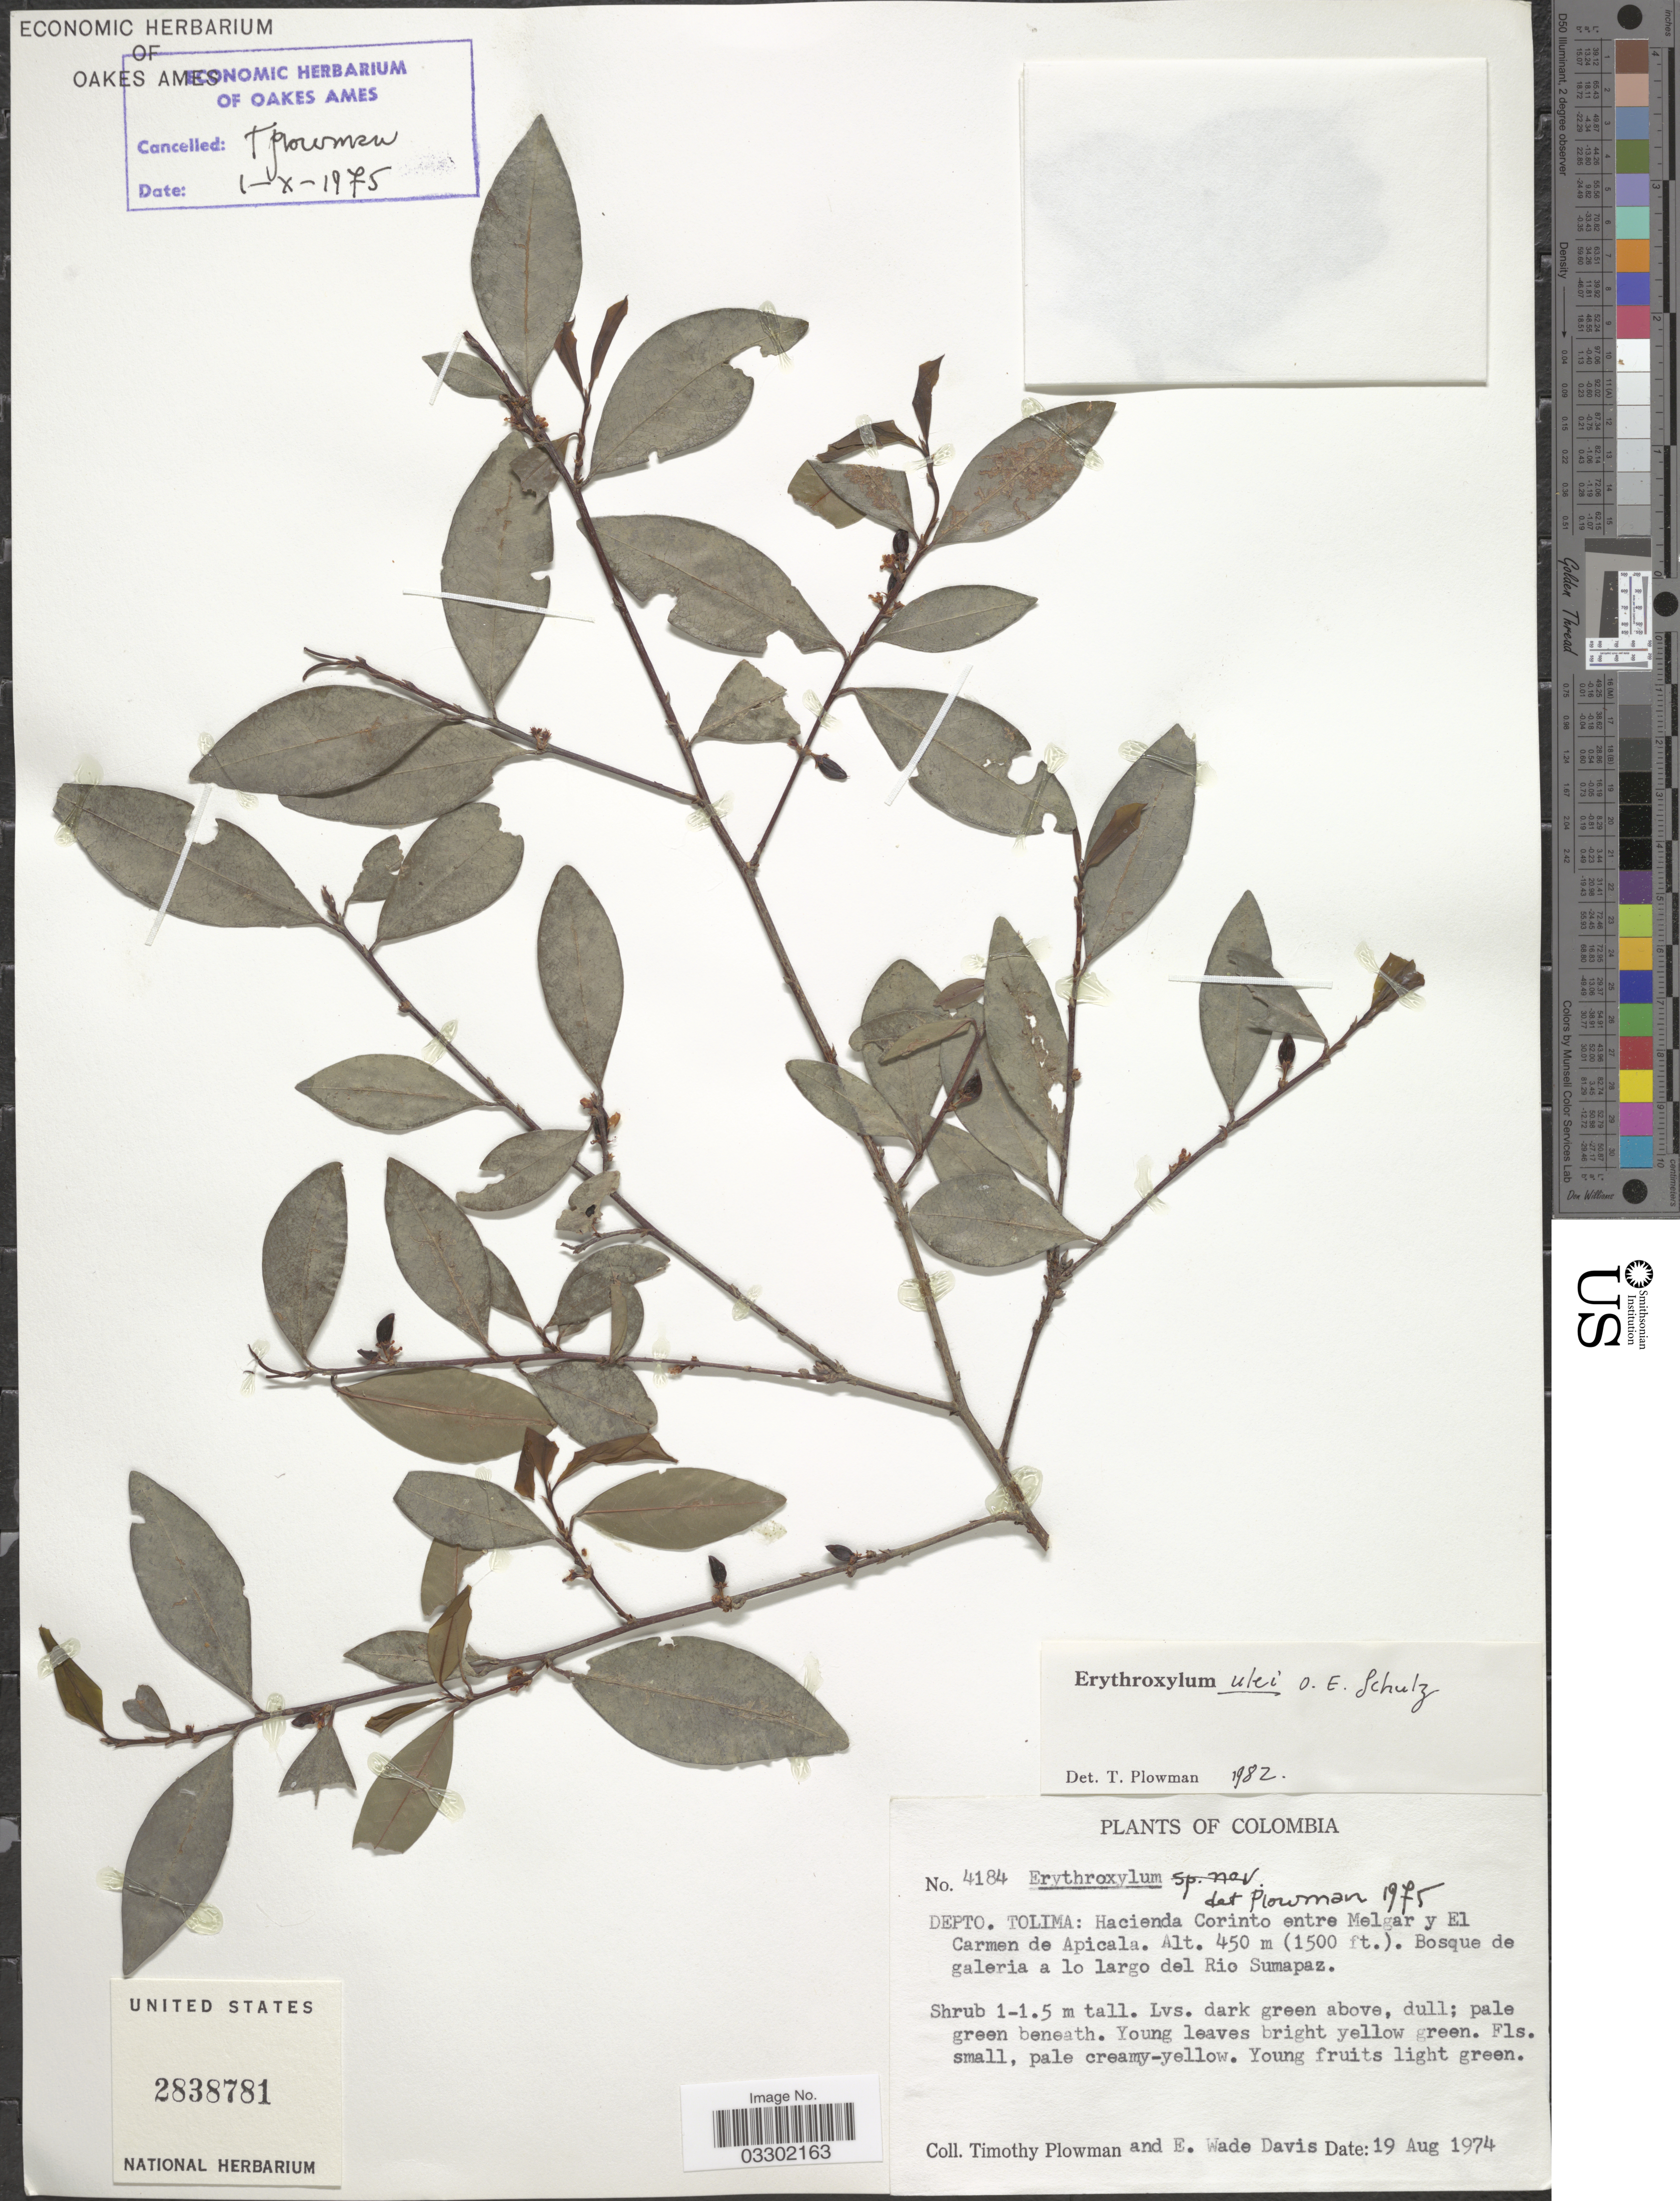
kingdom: Plantae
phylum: Tracheophyta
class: Magnoliopsida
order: Malpighiales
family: Erythroxylaceae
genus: Erythroxylum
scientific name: Erythroxylum ulei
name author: O.E. Schulz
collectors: T. Plowman & E. Wade-Davis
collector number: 4184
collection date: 1974-08-19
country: Colombia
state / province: Tolima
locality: Depto. Tolima: Hacienda Corinto entre Melgar y El Carmen de Apicala. Bosque de galeria a lo largo del Rio Sumapaz.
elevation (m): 450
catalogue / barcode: US 2838781